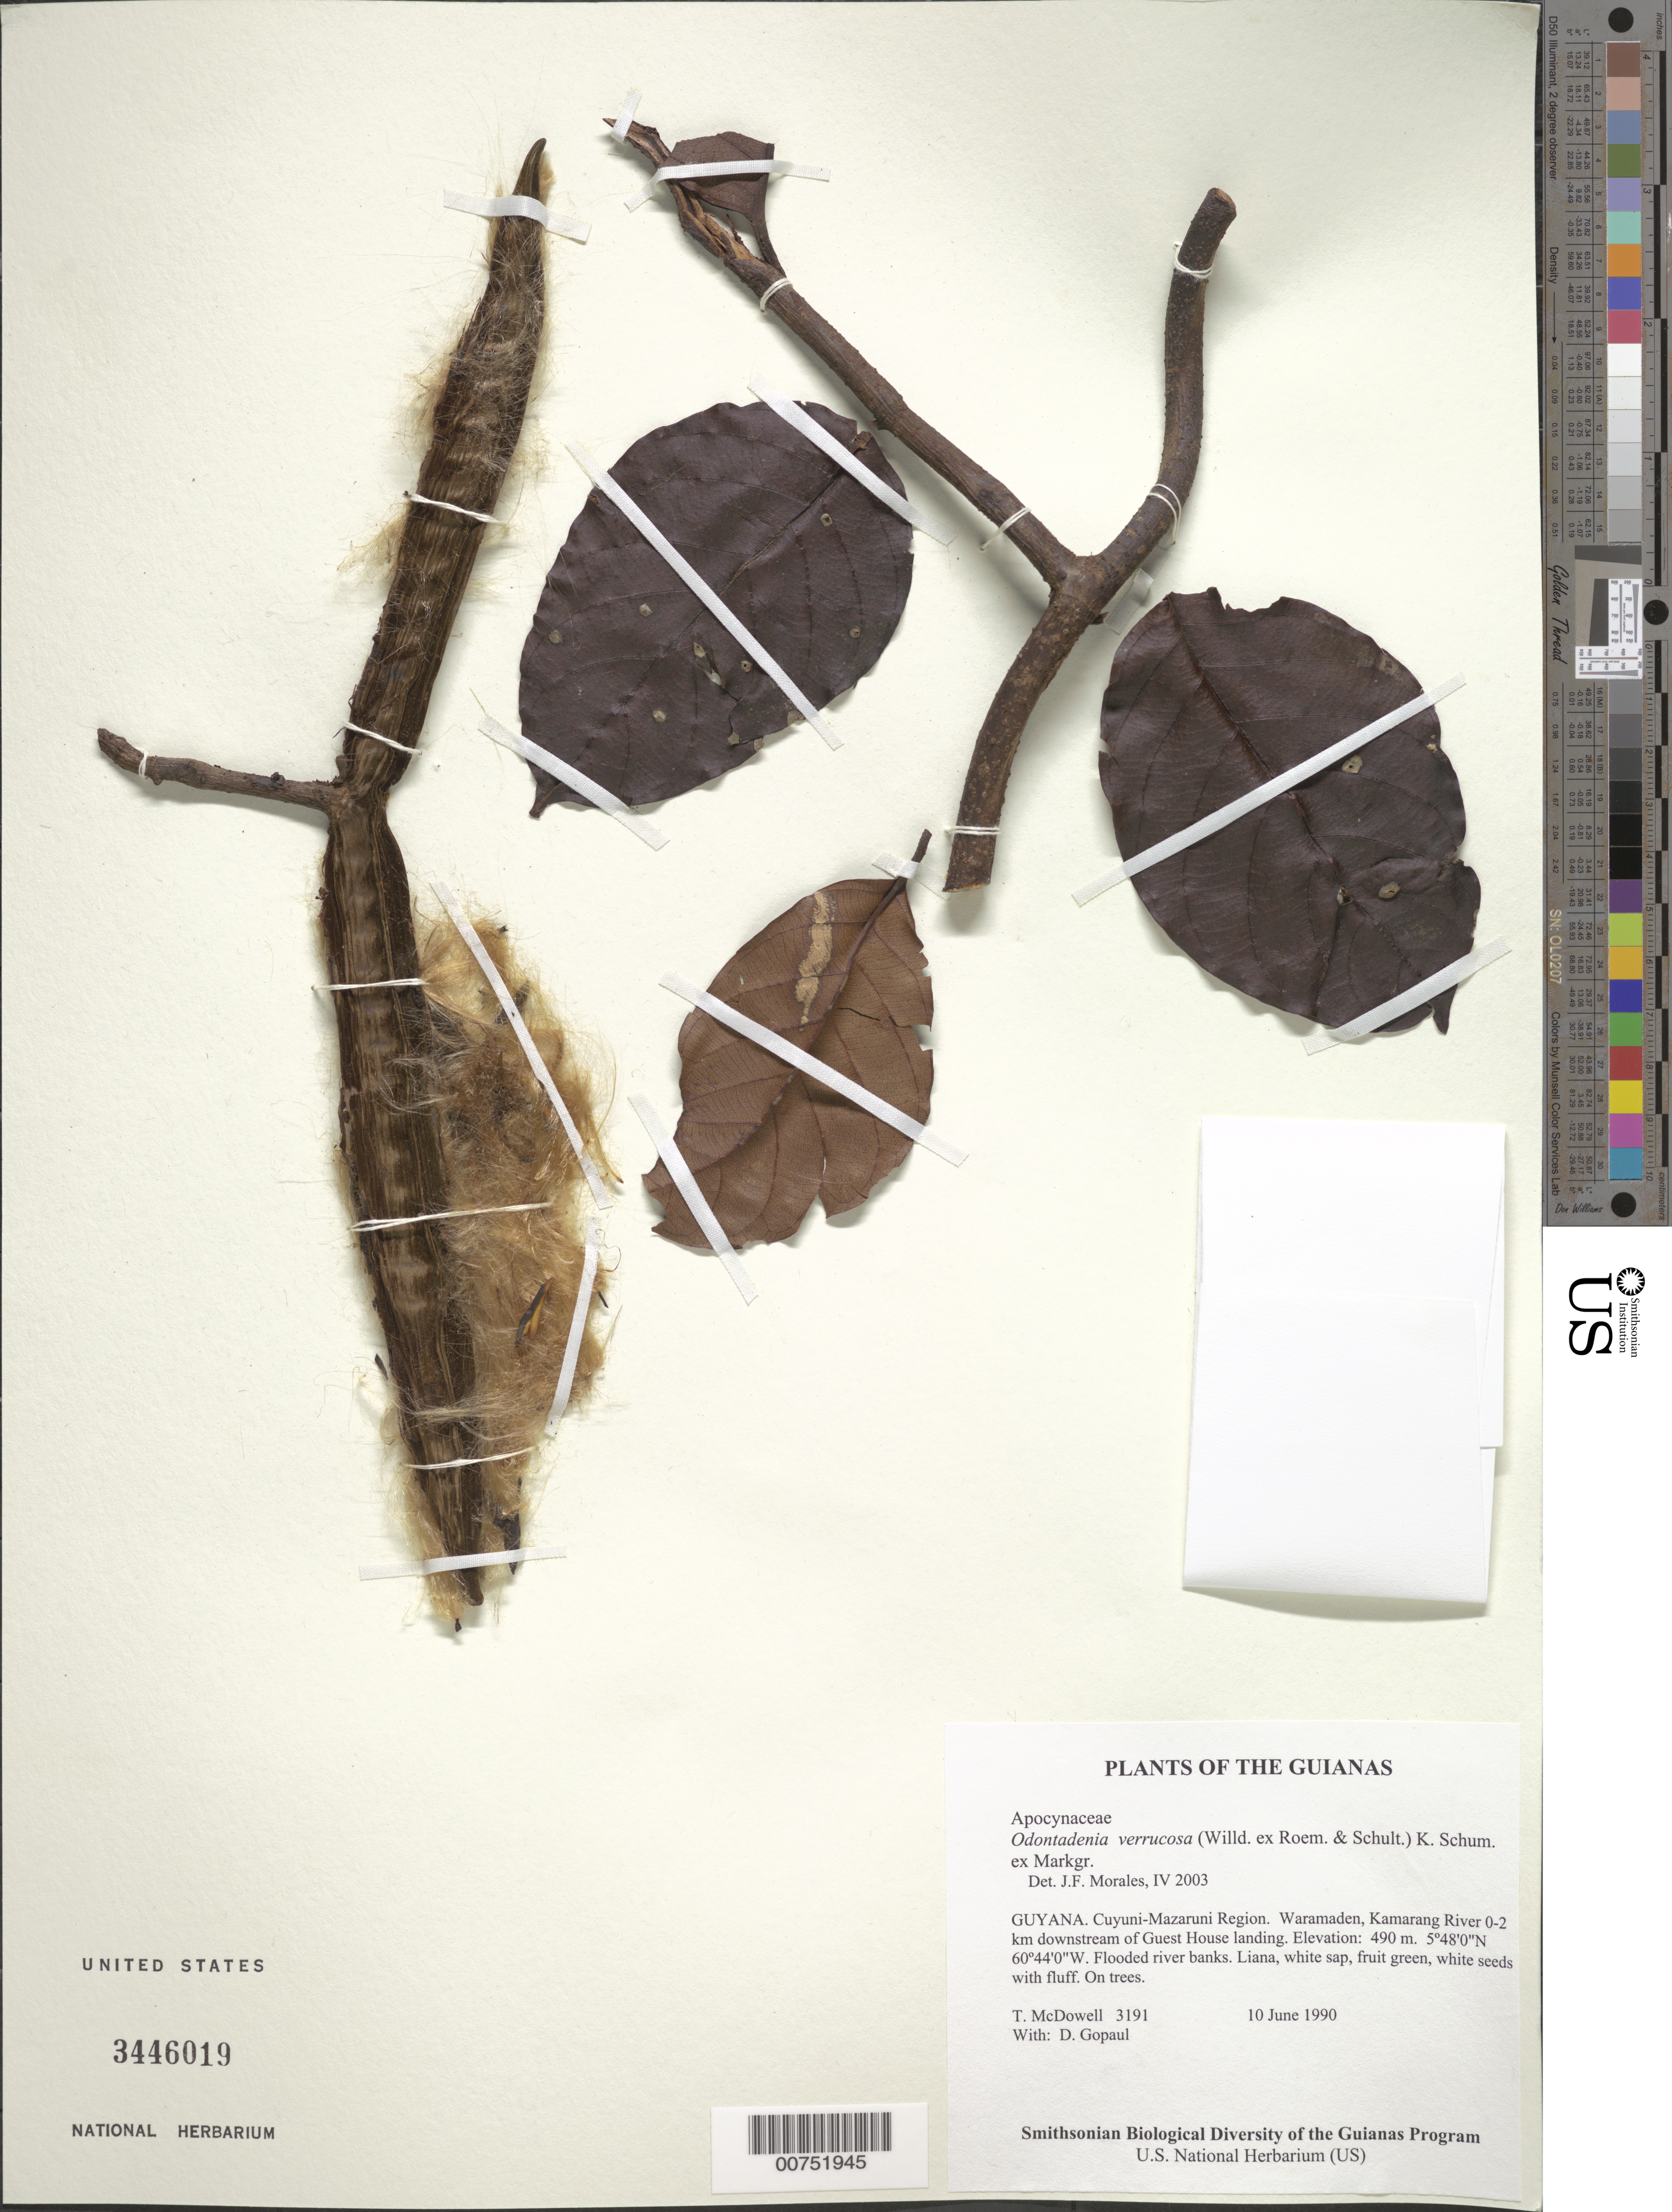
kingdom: Plantae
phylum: Tracheophyta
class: Magnoliopsida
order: Gentianales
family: Apocynaceae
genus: Odontadenia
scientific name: Odontadenia verrucosa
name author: (Willd. ex Roem. & Schult.) K. Schum. ex Markgr.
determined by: Morales, J. F.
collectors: T. McDowell & D. Gopaul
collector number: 3191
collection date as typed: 10 June 1990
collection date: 1990-06-10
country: Guyana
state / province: Cuyuni-Mazaruni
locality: Waramaden, Kamarang River 0-2 km downstream of Guest House landing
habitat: Flooded river banks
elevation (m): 490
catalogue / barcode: US 3446019